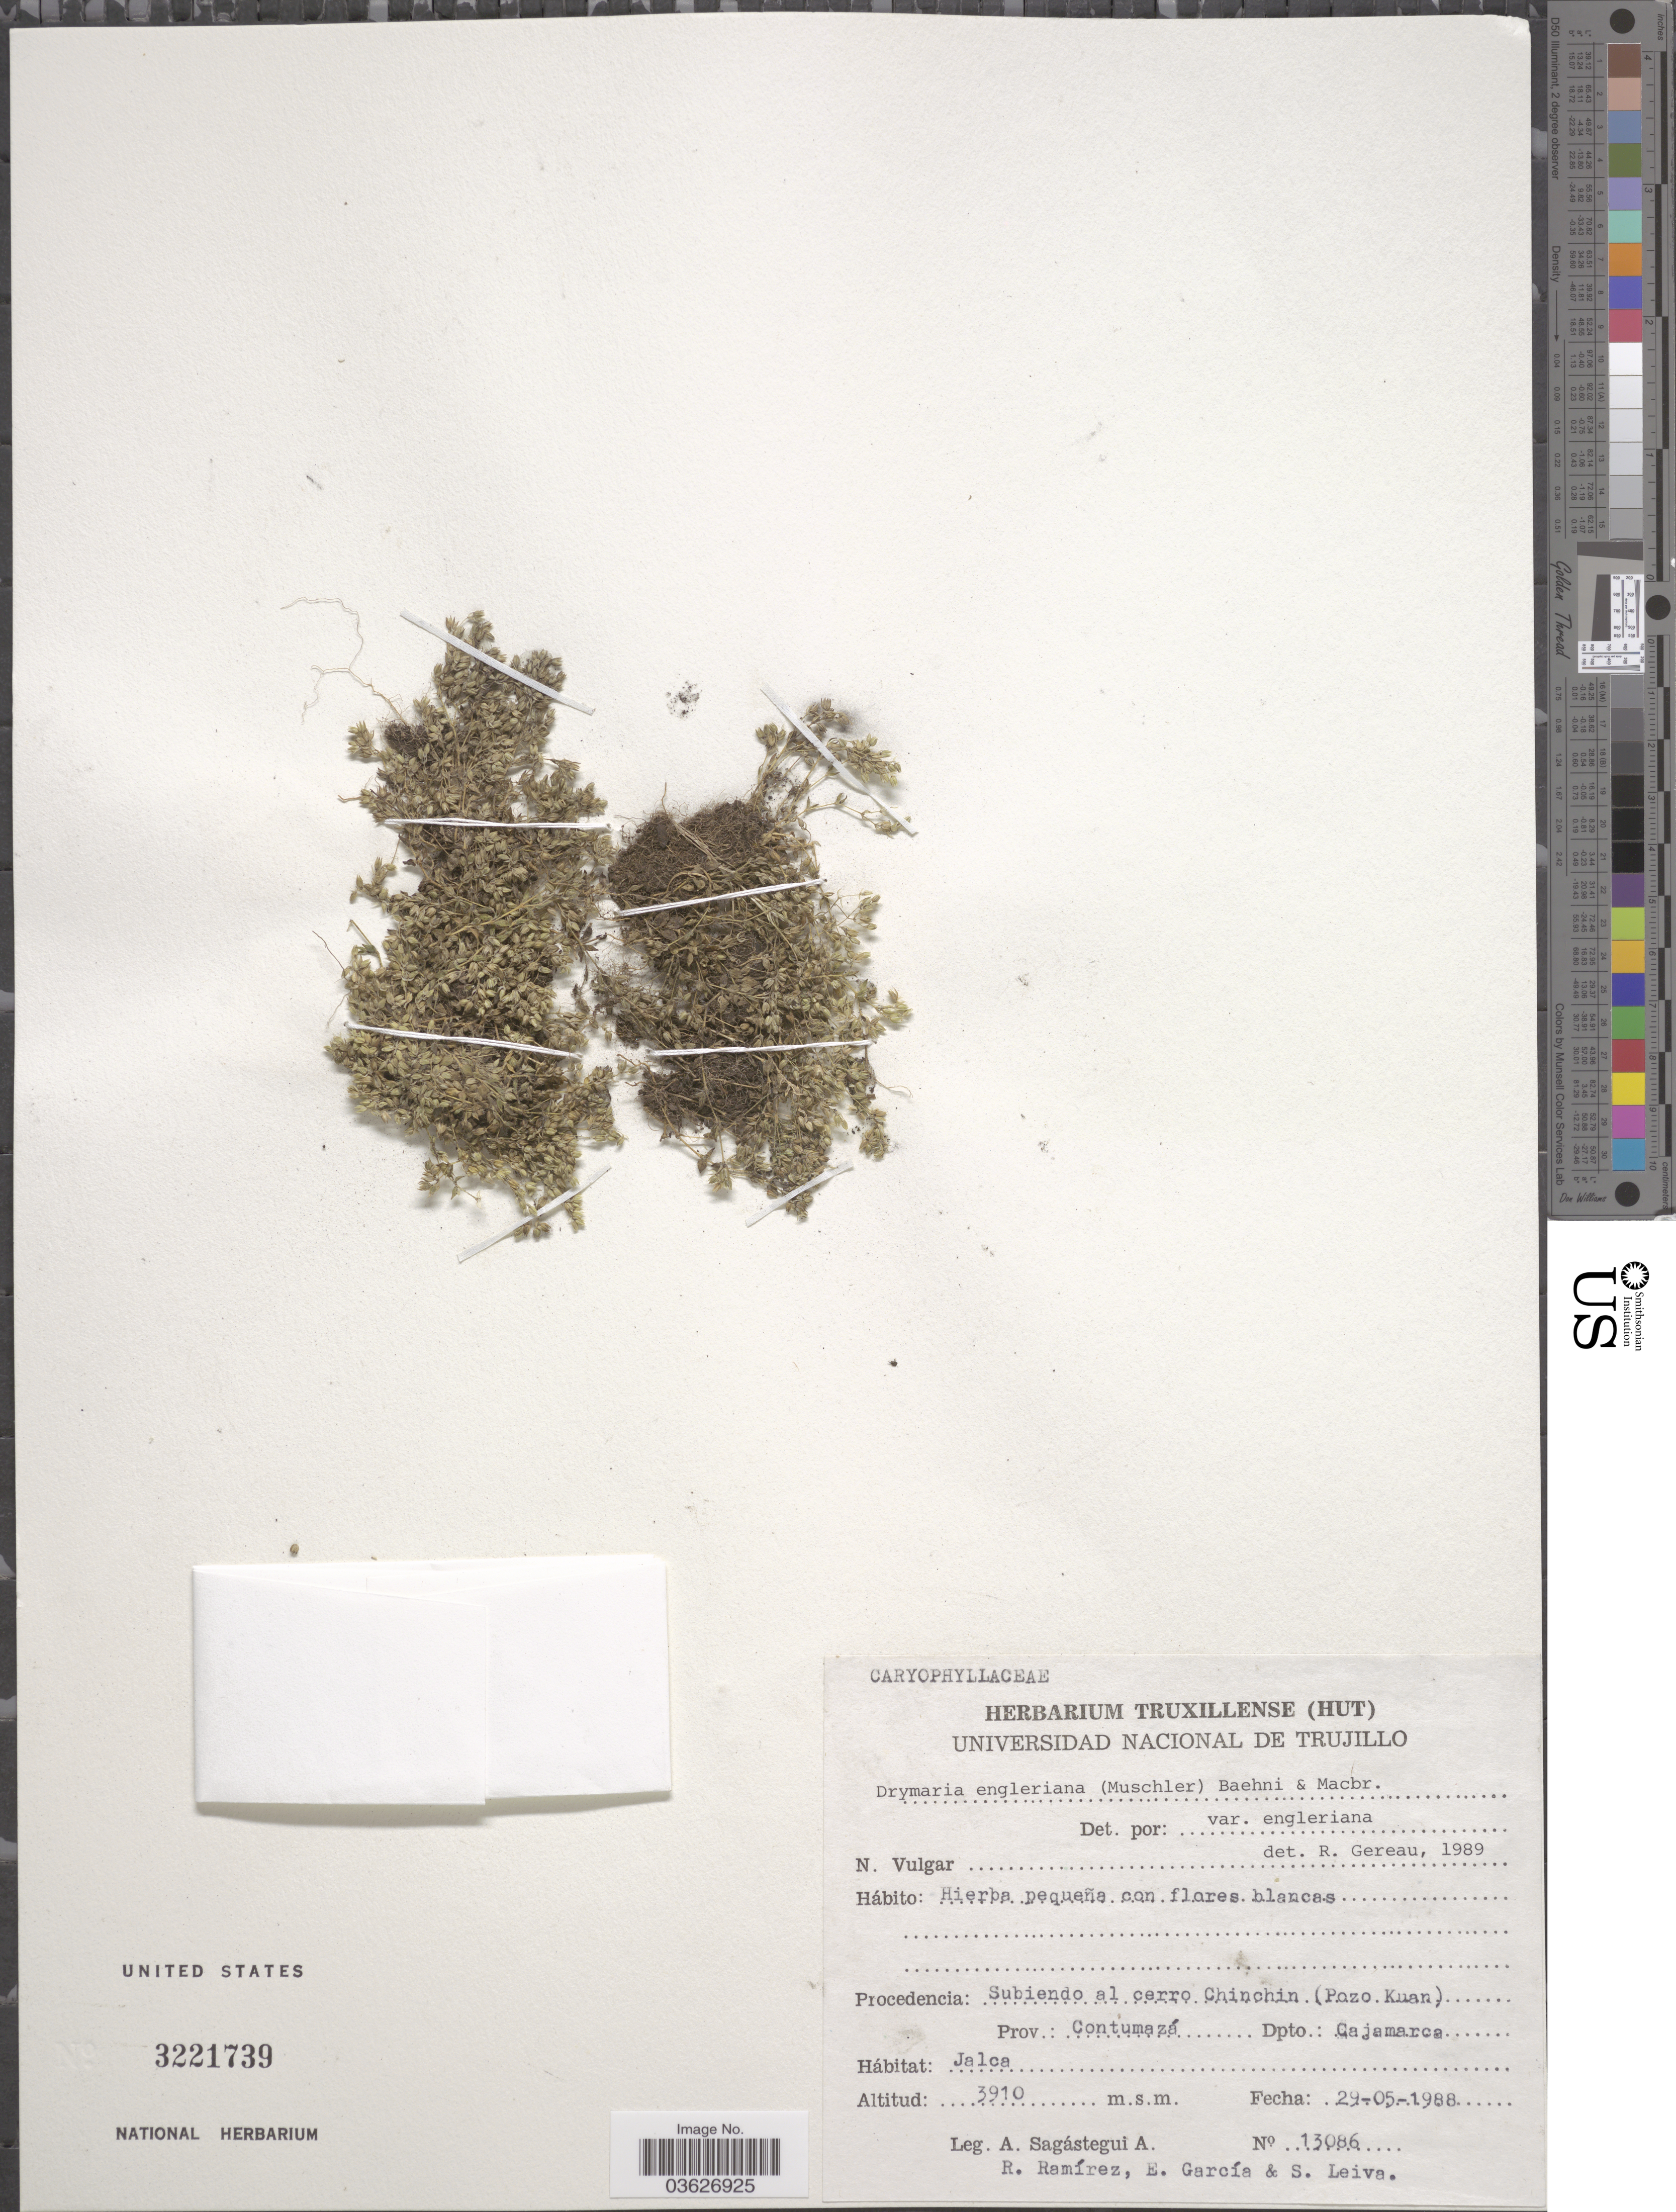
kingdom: Plantae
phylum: Tracheophyta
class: Magnoliopsida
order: Caryophyllales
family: Caryophyllaceae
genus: Drymaria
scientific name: Drymaria engleriana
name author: (Muschl.) Baehni & J.F. Macbr.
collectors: A. Sagástegui A., R. Ramirez, E. García & S. Leiva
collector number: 13086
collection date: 1988-05-29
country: Peru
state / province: Cajamarca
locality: Subiendo al cerro Chinchin. (Pozo Kuan). Prov.: Contumazá. Dpto.: Cajamarca.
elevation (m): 3910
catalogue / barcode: US 3221739